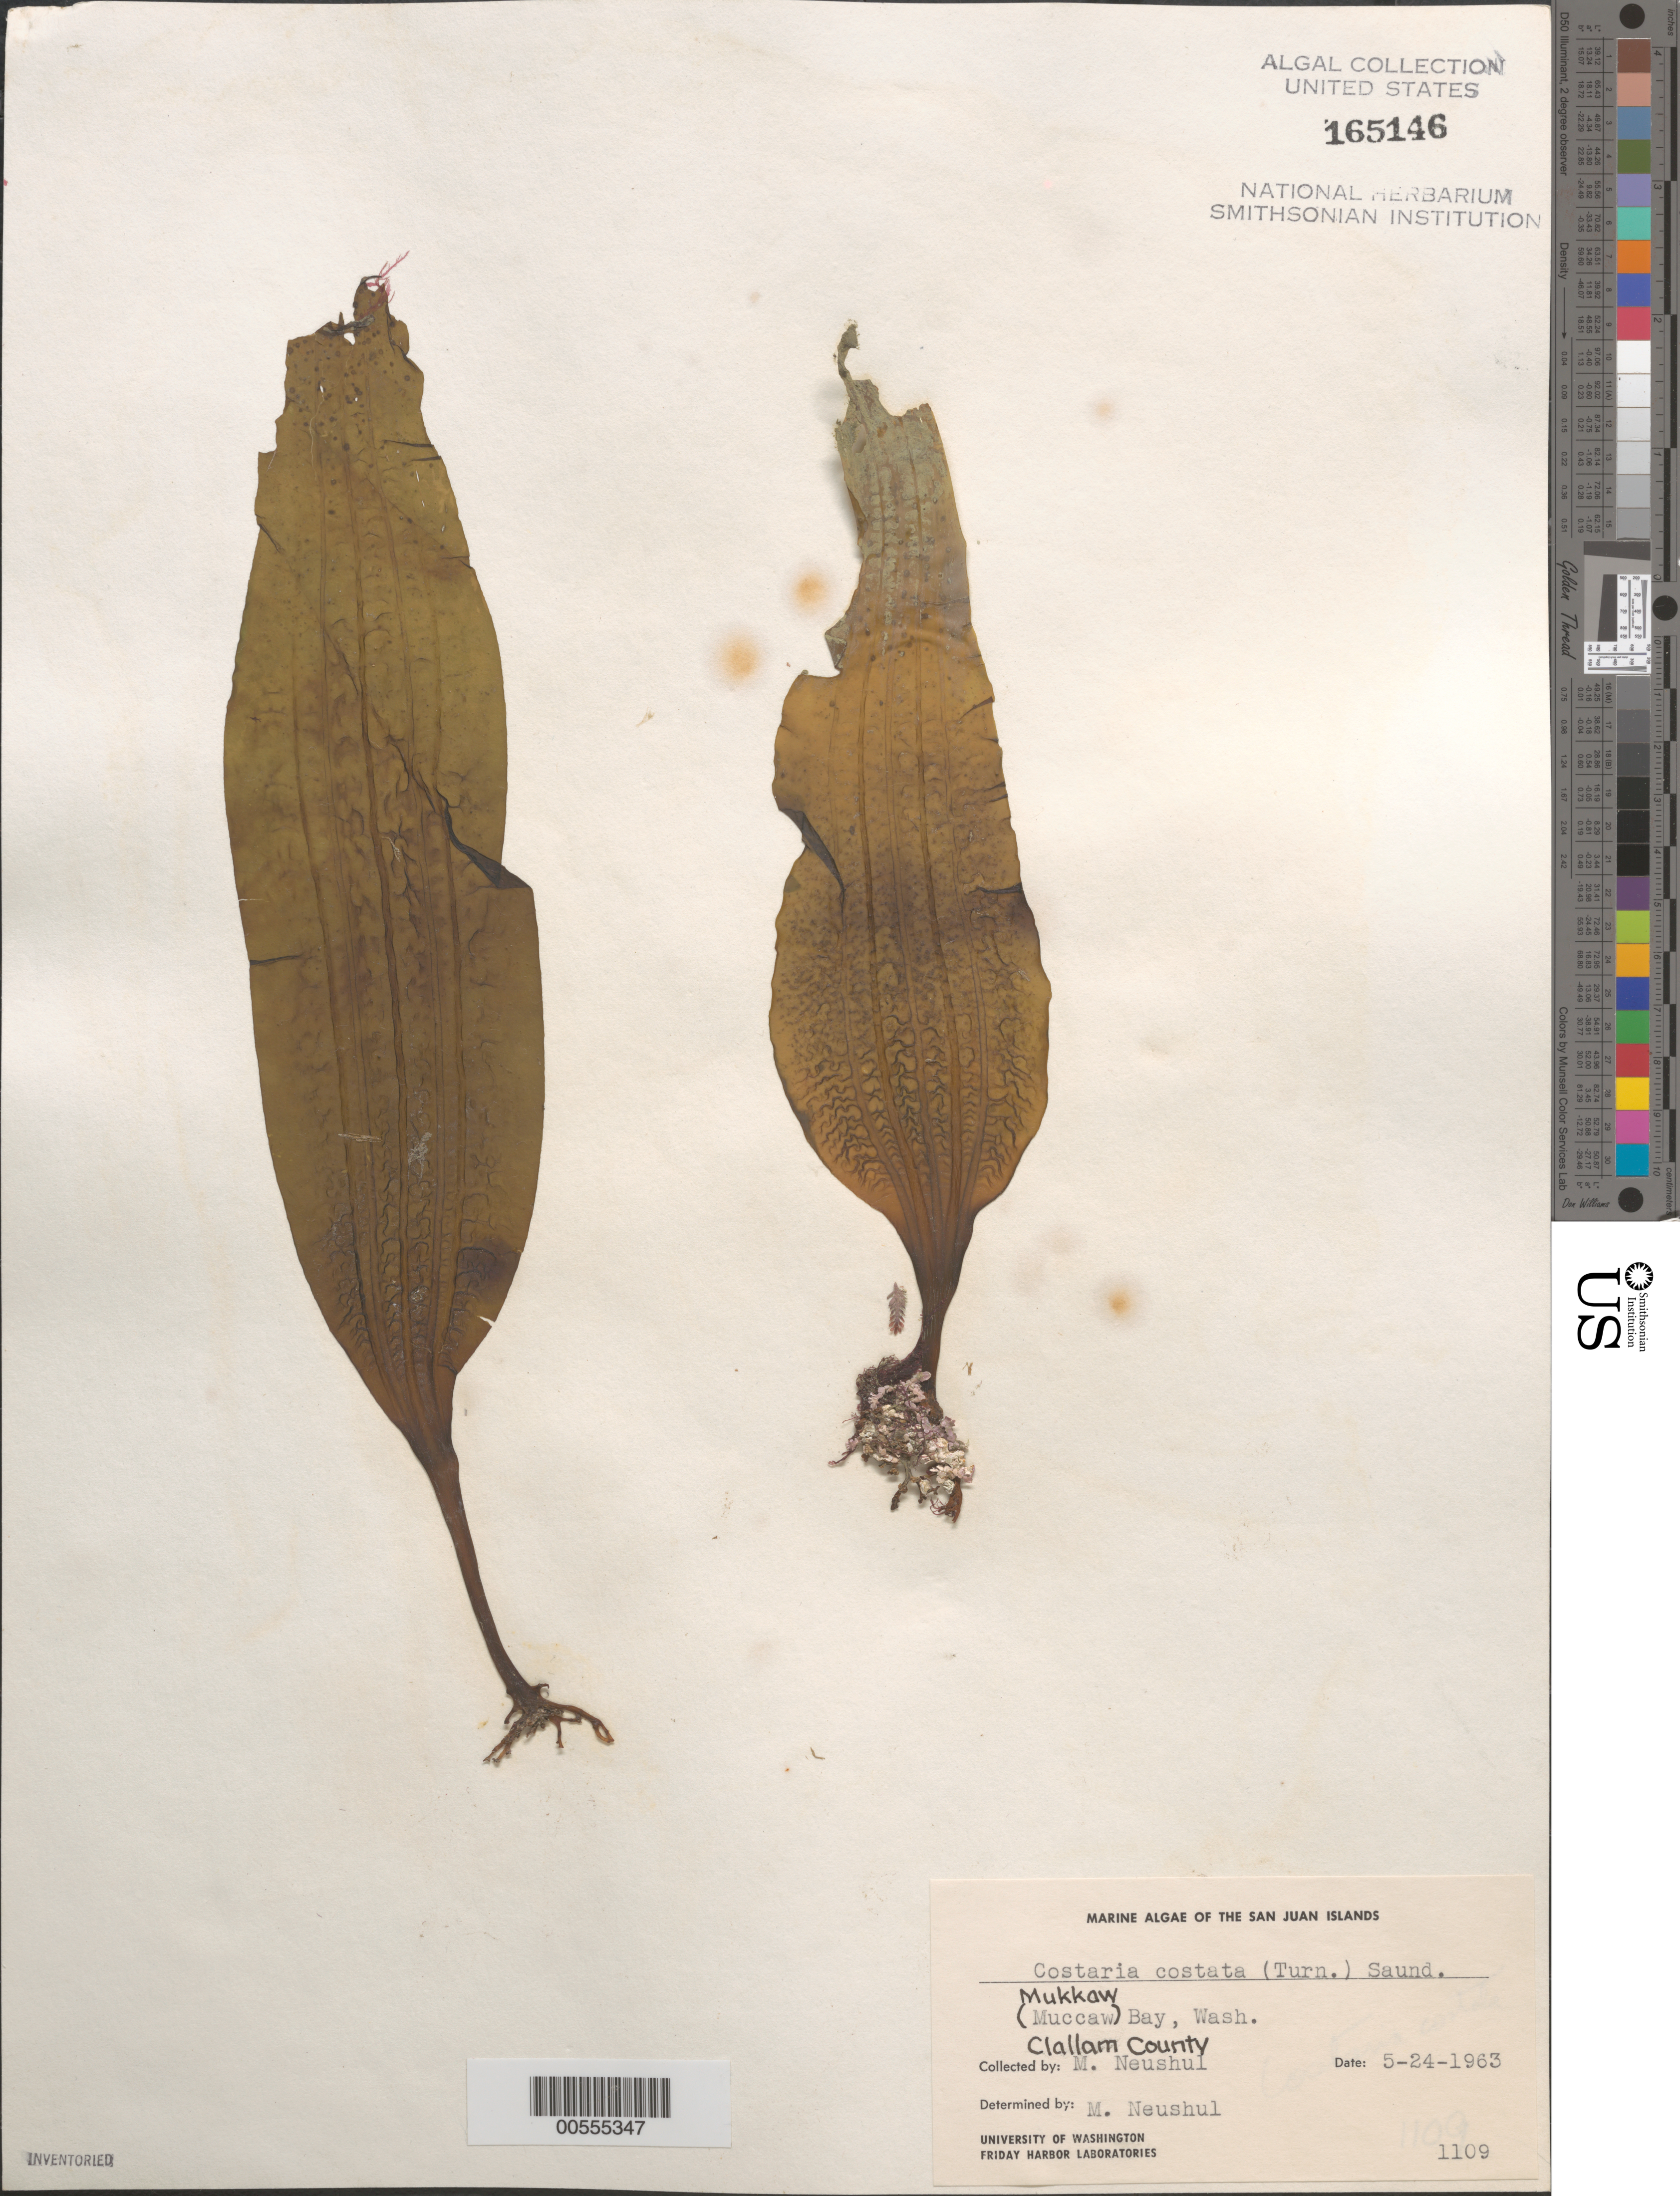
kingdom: Chromista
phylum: Ochrophyta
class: Phaeophyceae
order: Laminariales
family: Costariaceae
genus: Costaria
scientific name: Costaria costata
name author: (C. Agardh) D.A. Saunders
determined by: Neushul, M.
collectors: M. Neushul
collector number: Neushul 1109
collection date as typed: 24 May 1963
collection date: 1963-05-24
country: United States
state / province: Washington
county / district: Clallam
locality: Mukkaw Bay (Muccaw Bay)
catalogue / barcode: US 165146